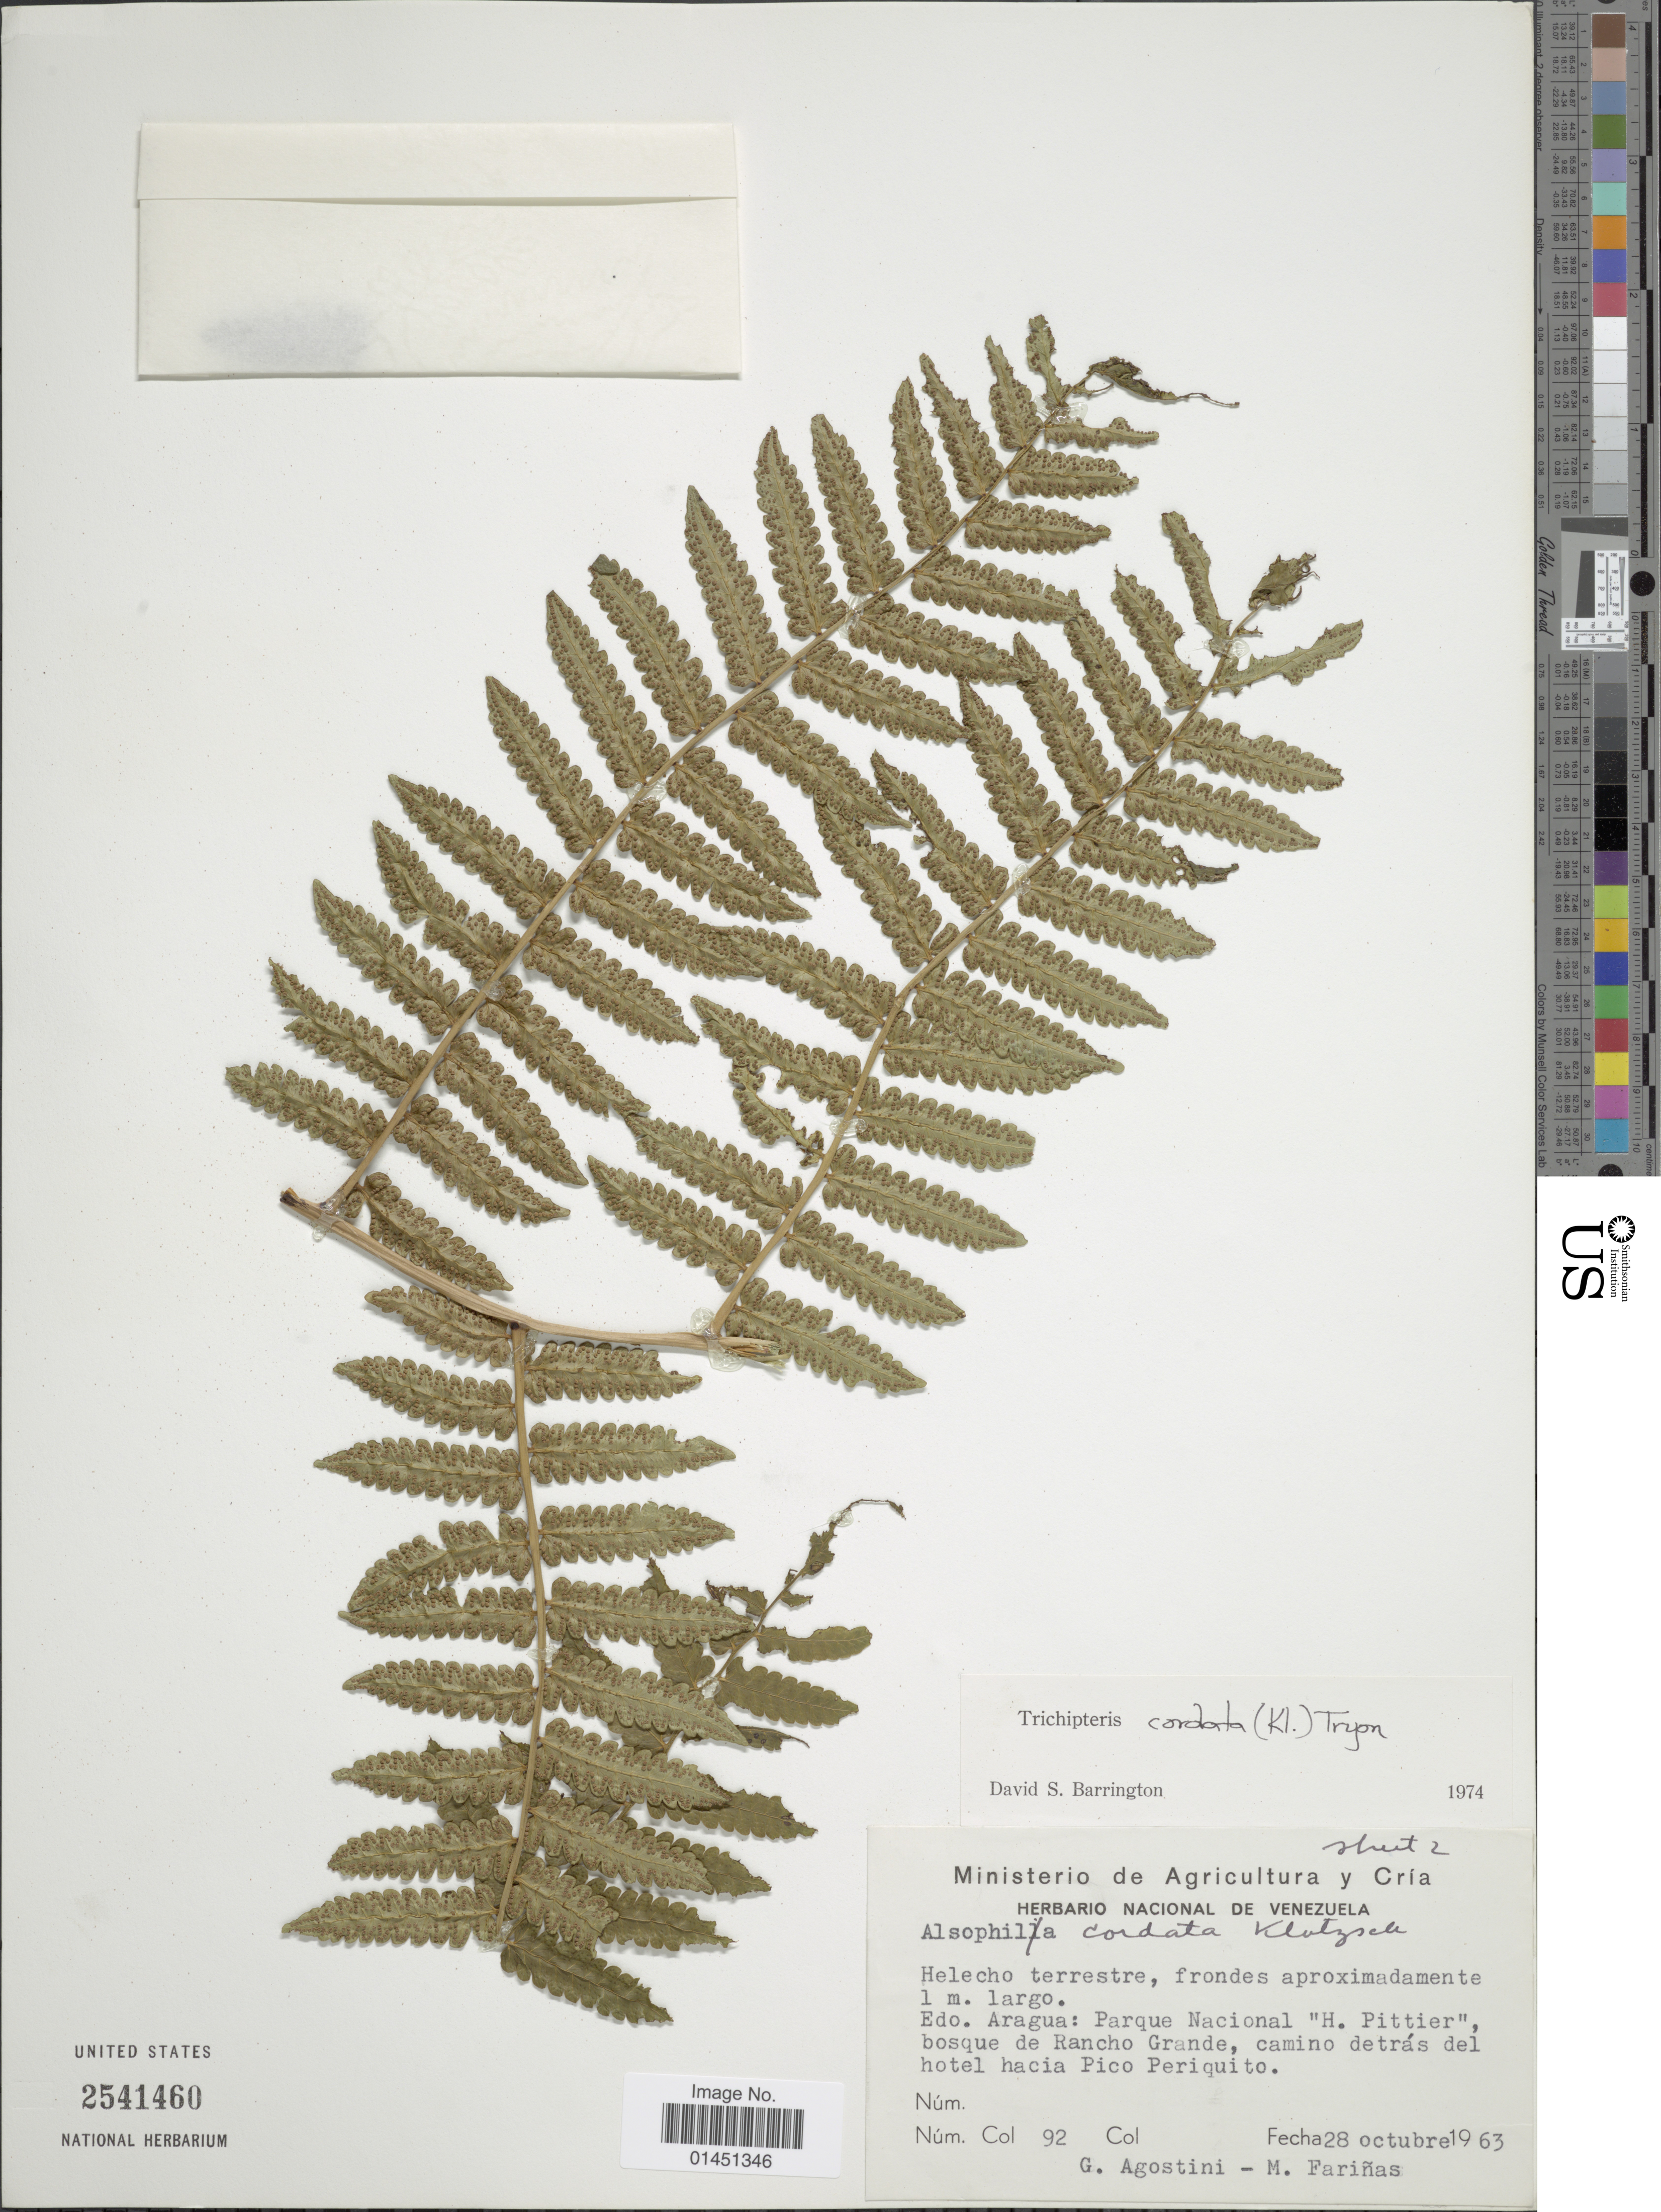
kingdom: Plantae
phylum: Tracheophyta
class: Polypodiopsida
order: Cyatheales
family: Cyatheaceae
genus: Cyathea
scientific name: Cyathea cordata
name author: (Desv.) Mett. ex Diels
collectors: G. Agostini & M. Fariñas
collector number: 92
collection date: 1963-10-28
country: Venezuela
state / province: Aragua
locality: Parque Nacional "H. Pittier", bosque de Rancho Grande, camino detras del hotel hacia Pico Periquito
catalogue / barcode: US 2541460